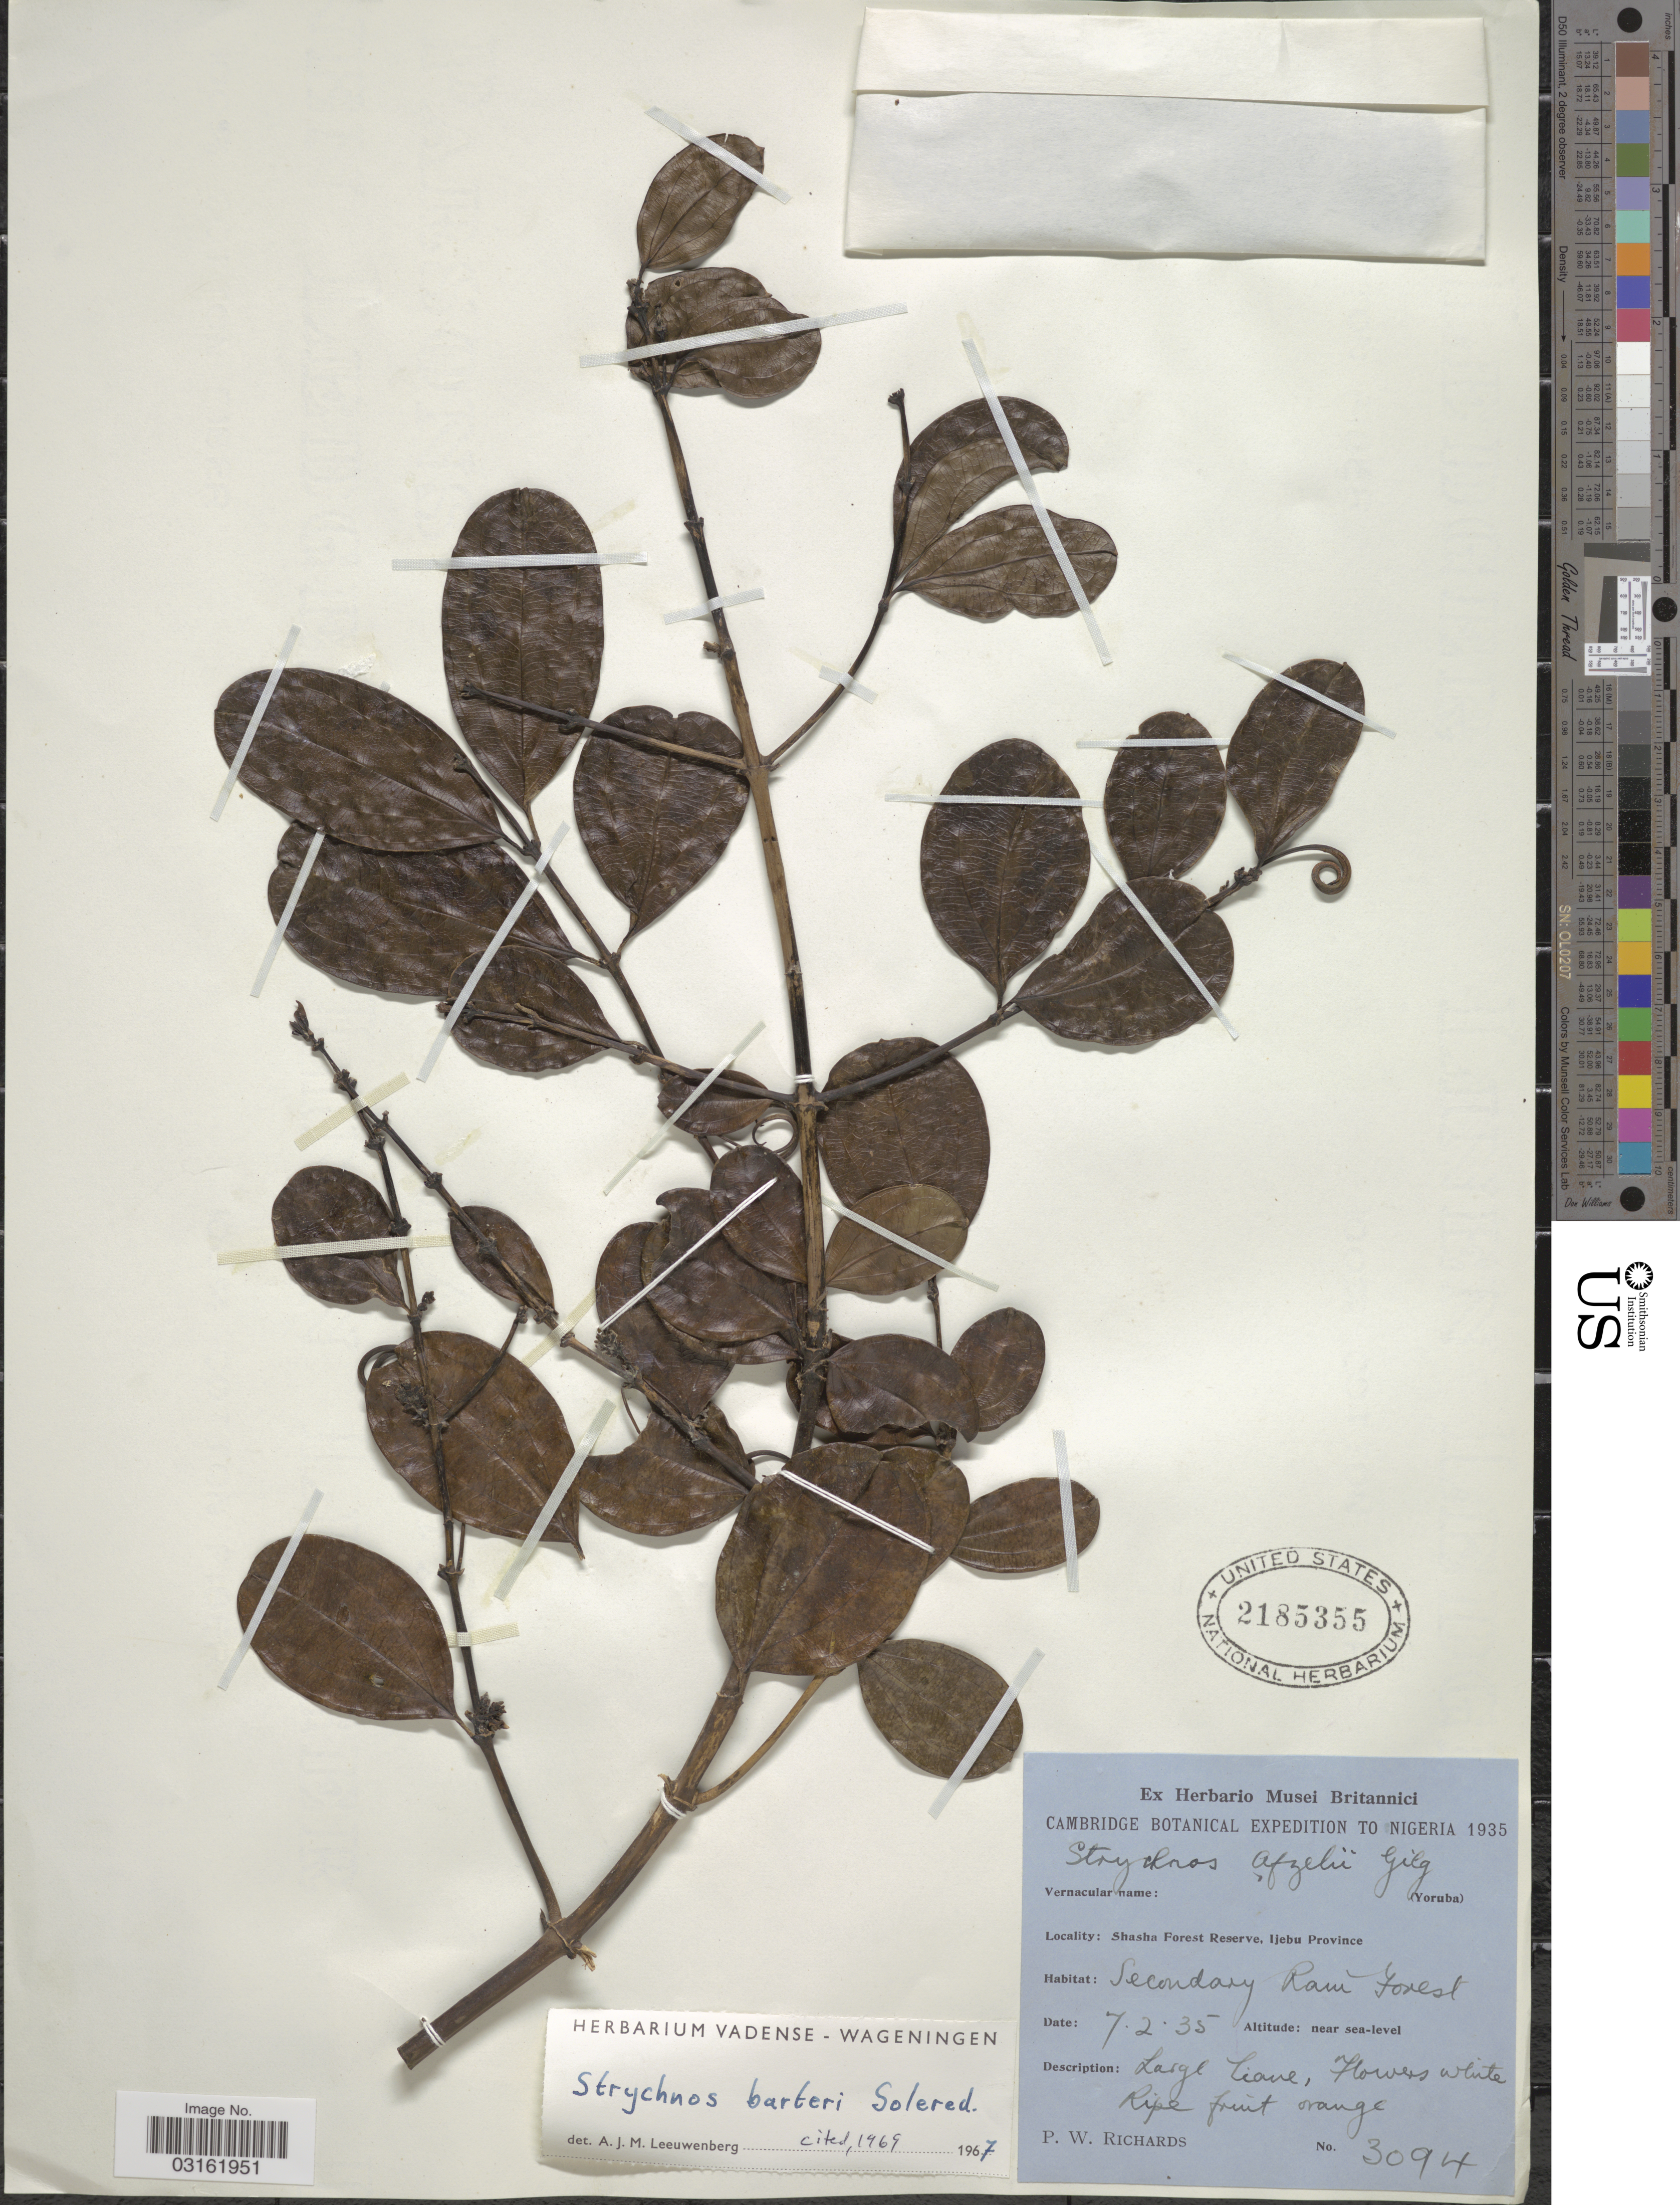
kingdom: Plantae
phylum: Tracheophyta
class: Magnoliopsida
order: Gentianales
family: Loganiaceae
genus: Strychnos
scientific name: Strychnos barteri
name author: Soler.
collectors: P. Richards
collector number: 3094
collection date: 1935-02-07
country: Nigeria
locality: Shasha Forest Reserve, Ijebu Province.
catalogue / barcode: US 2185355